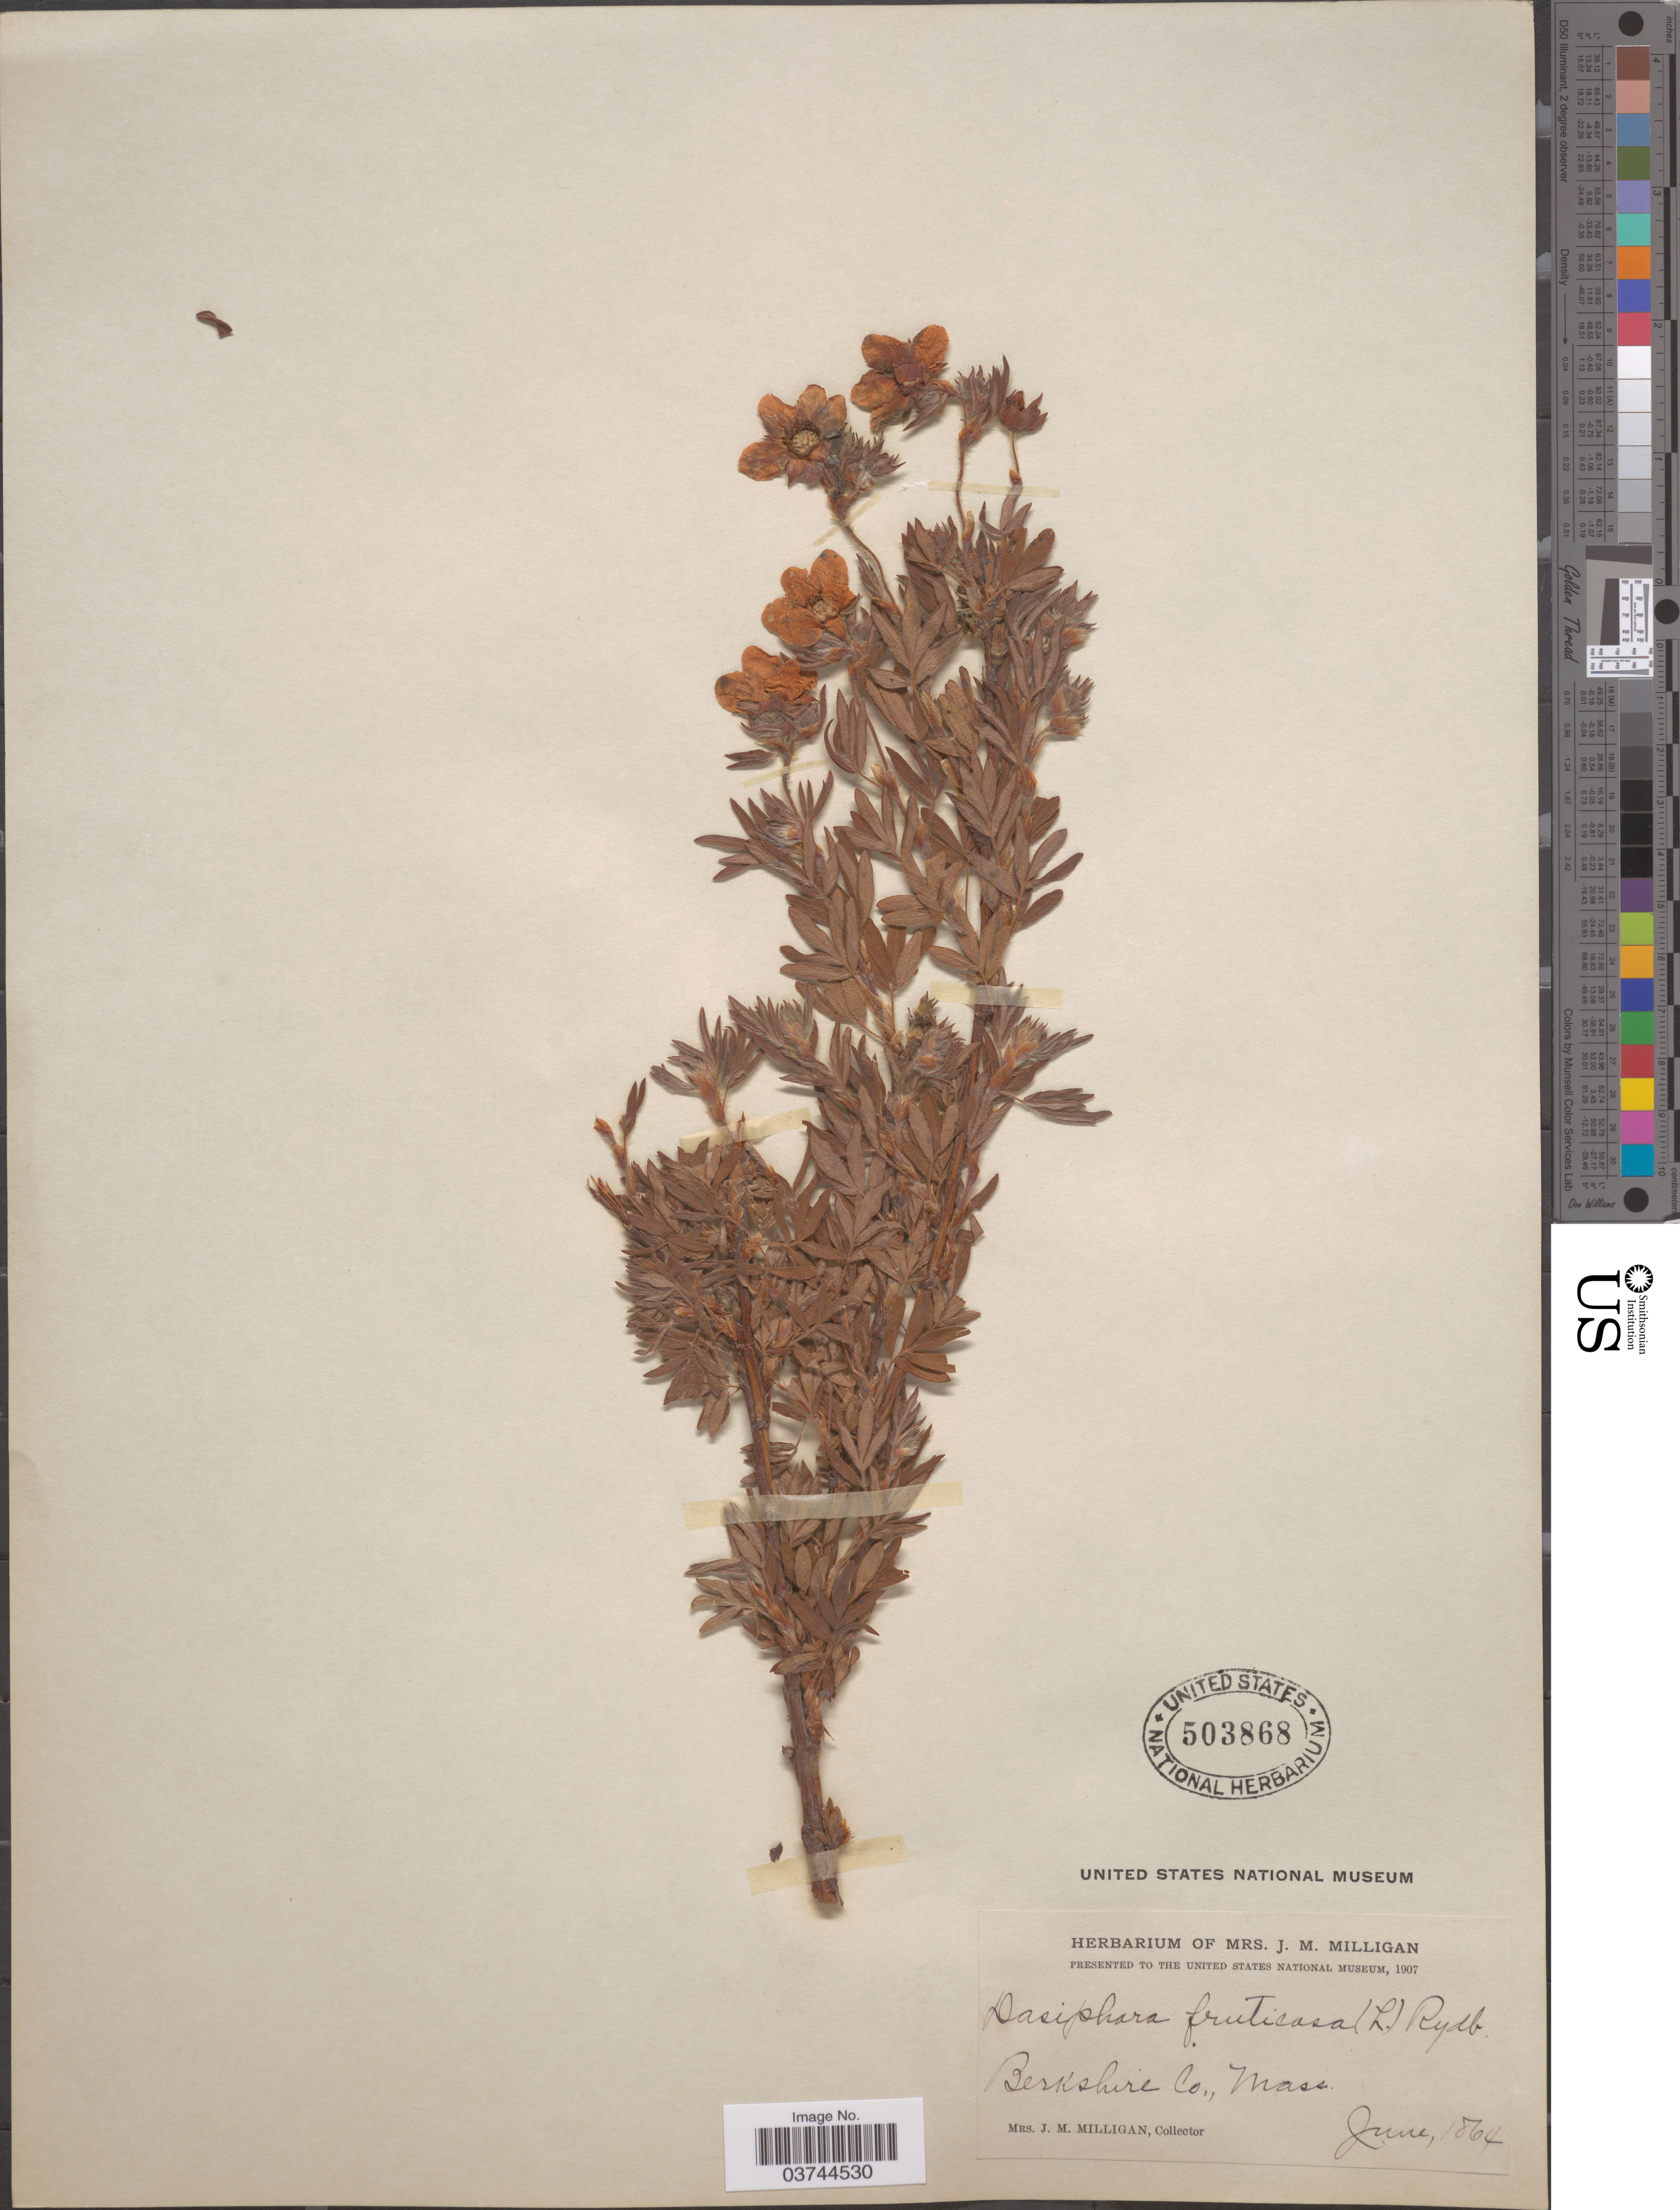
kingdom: Plantae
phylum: Tracheophyta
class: Magnoliopsida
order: Rosales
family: Rosaceae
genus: Dasiphora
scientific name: Dasiphora fruticosa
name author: (L.) Rydb.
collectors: J. Milligan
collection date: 1864-06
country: United States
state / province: Massachusetts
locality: Berkshire Co.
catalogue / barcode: US 503868